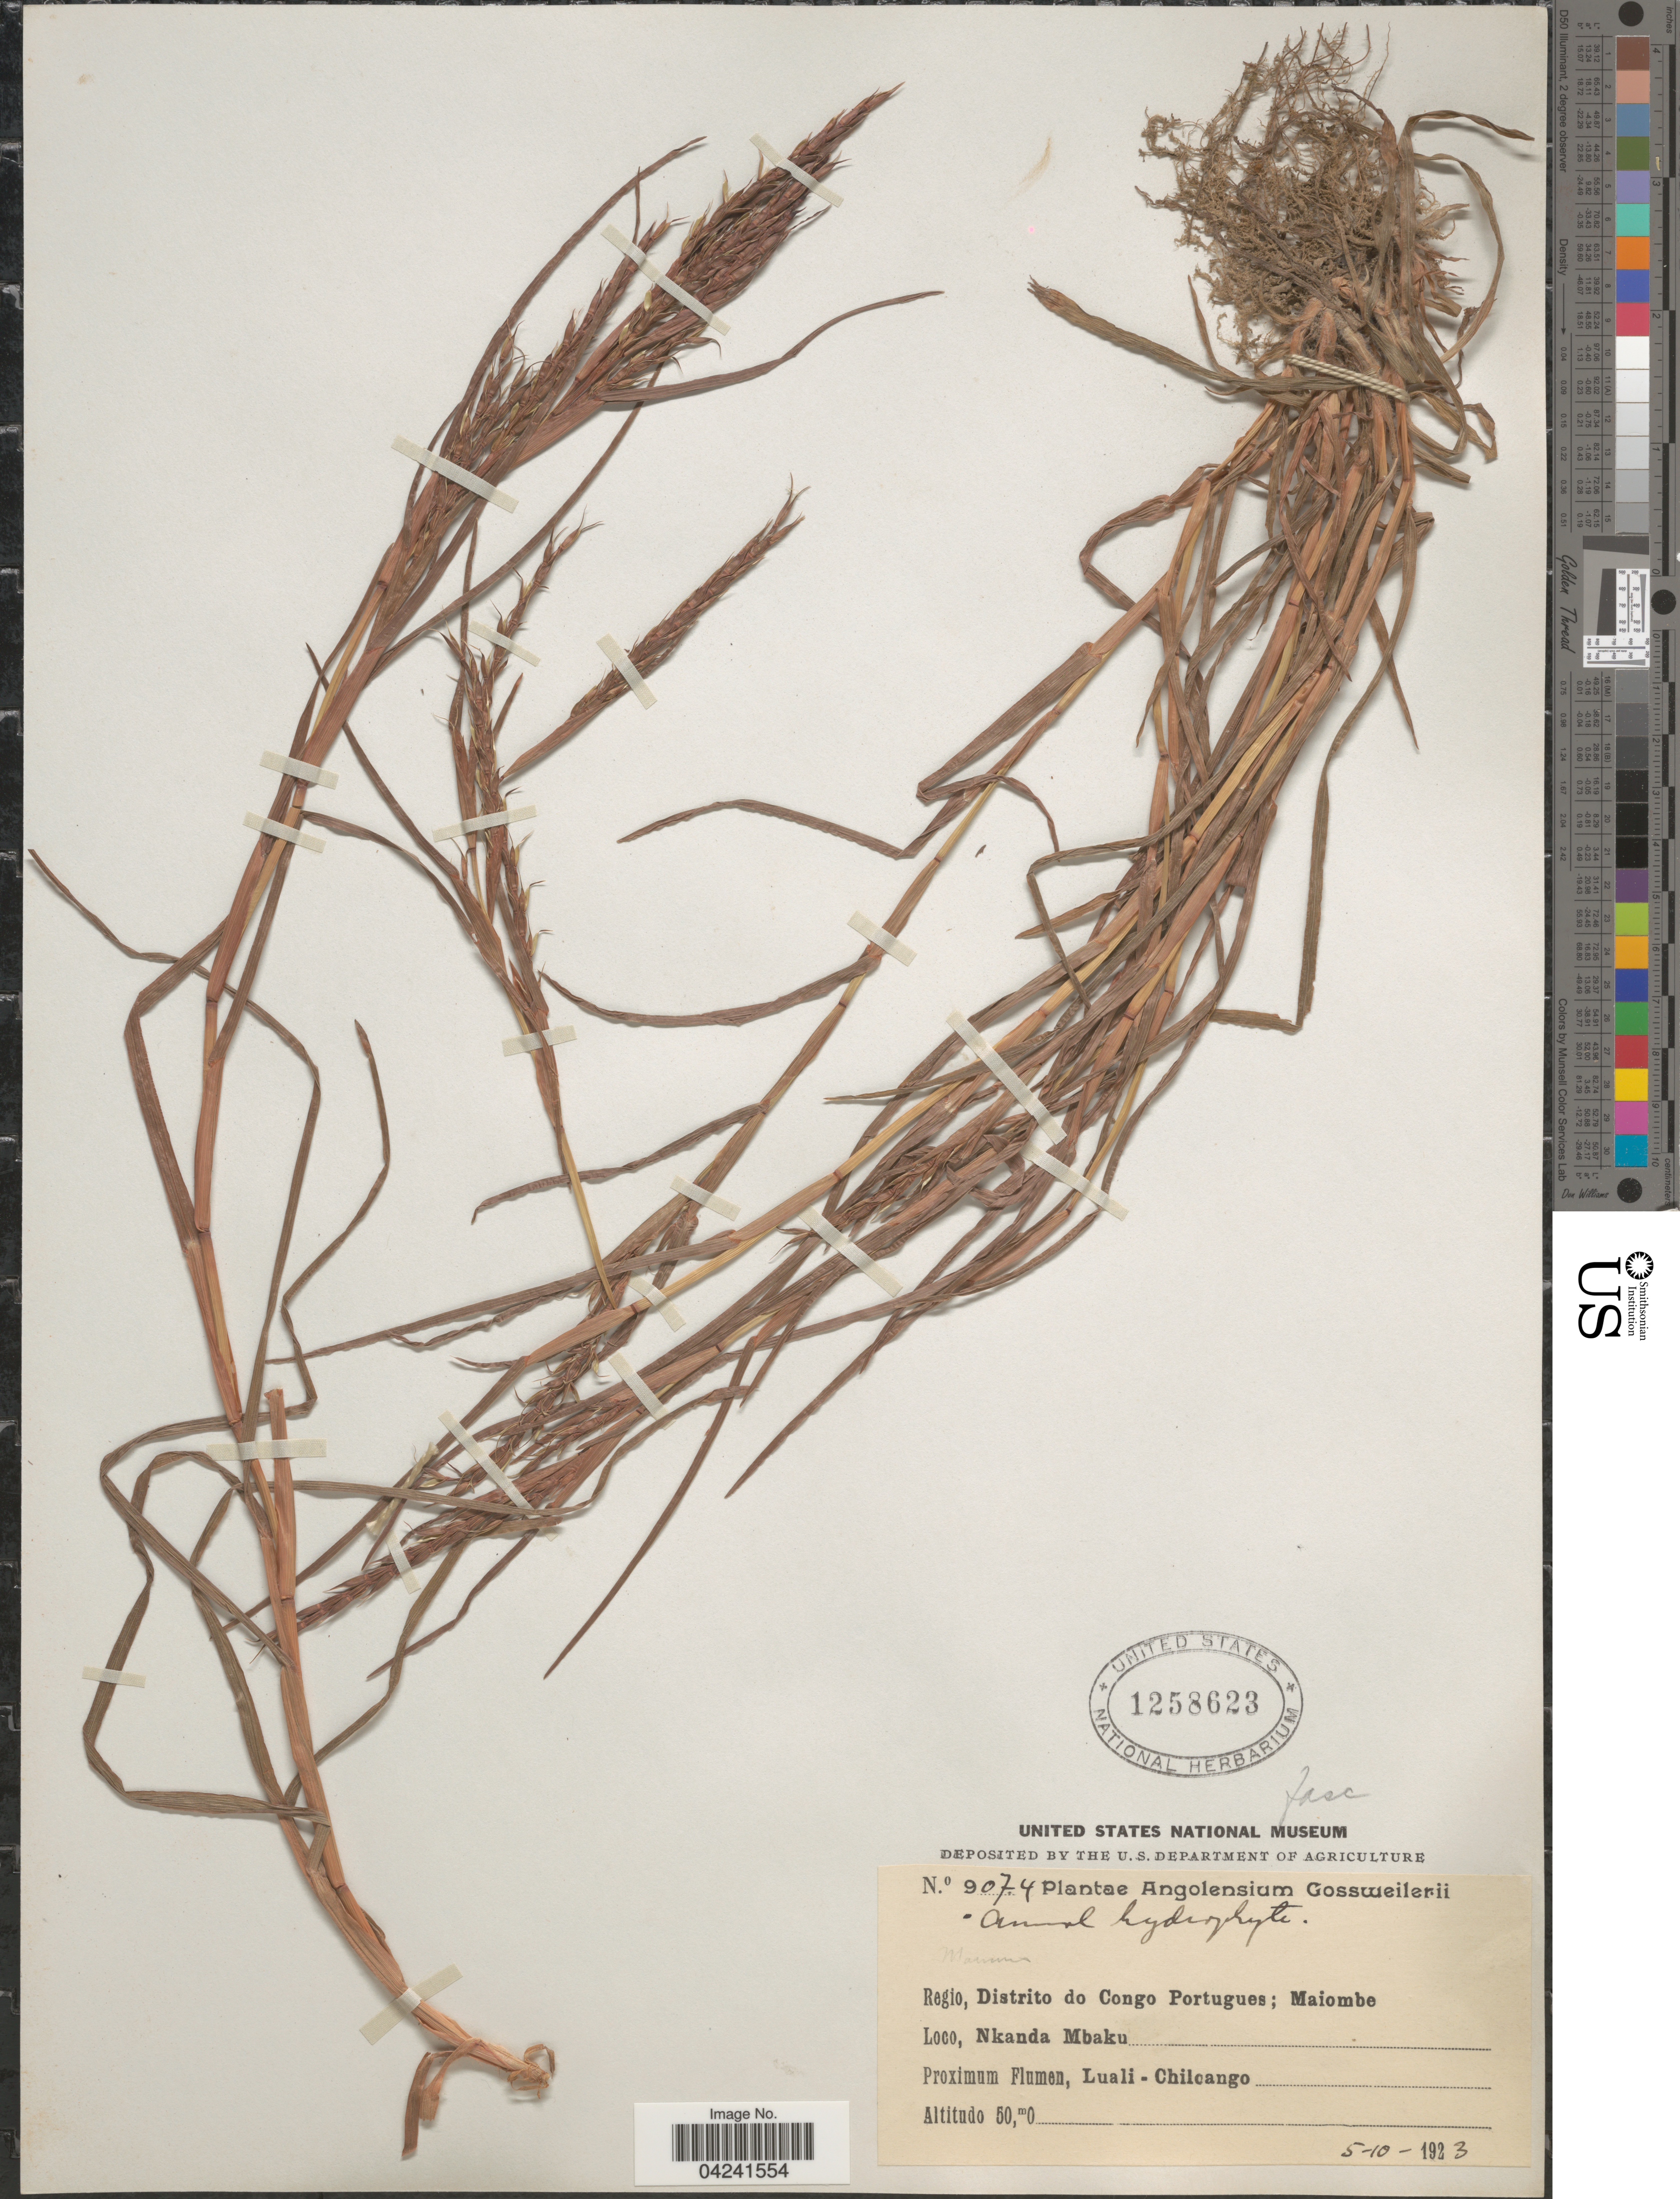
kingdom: Plantae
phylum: Tracheophyta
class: Liliopsida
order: Poales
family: Poaceae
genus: Hemarthria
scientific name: Hemarthria altissima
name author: (Poir.) Stapf & C. E. Hubb.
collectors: -. Gossweiler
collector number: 9074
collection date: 1923-10-05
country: Angola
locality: Regio, Distrito do Congo Portugues; Maiombe. Nkanda Mbaku. Proximum Flumen, Luali-Chilcango.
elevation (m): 50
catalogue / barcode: US 1258623